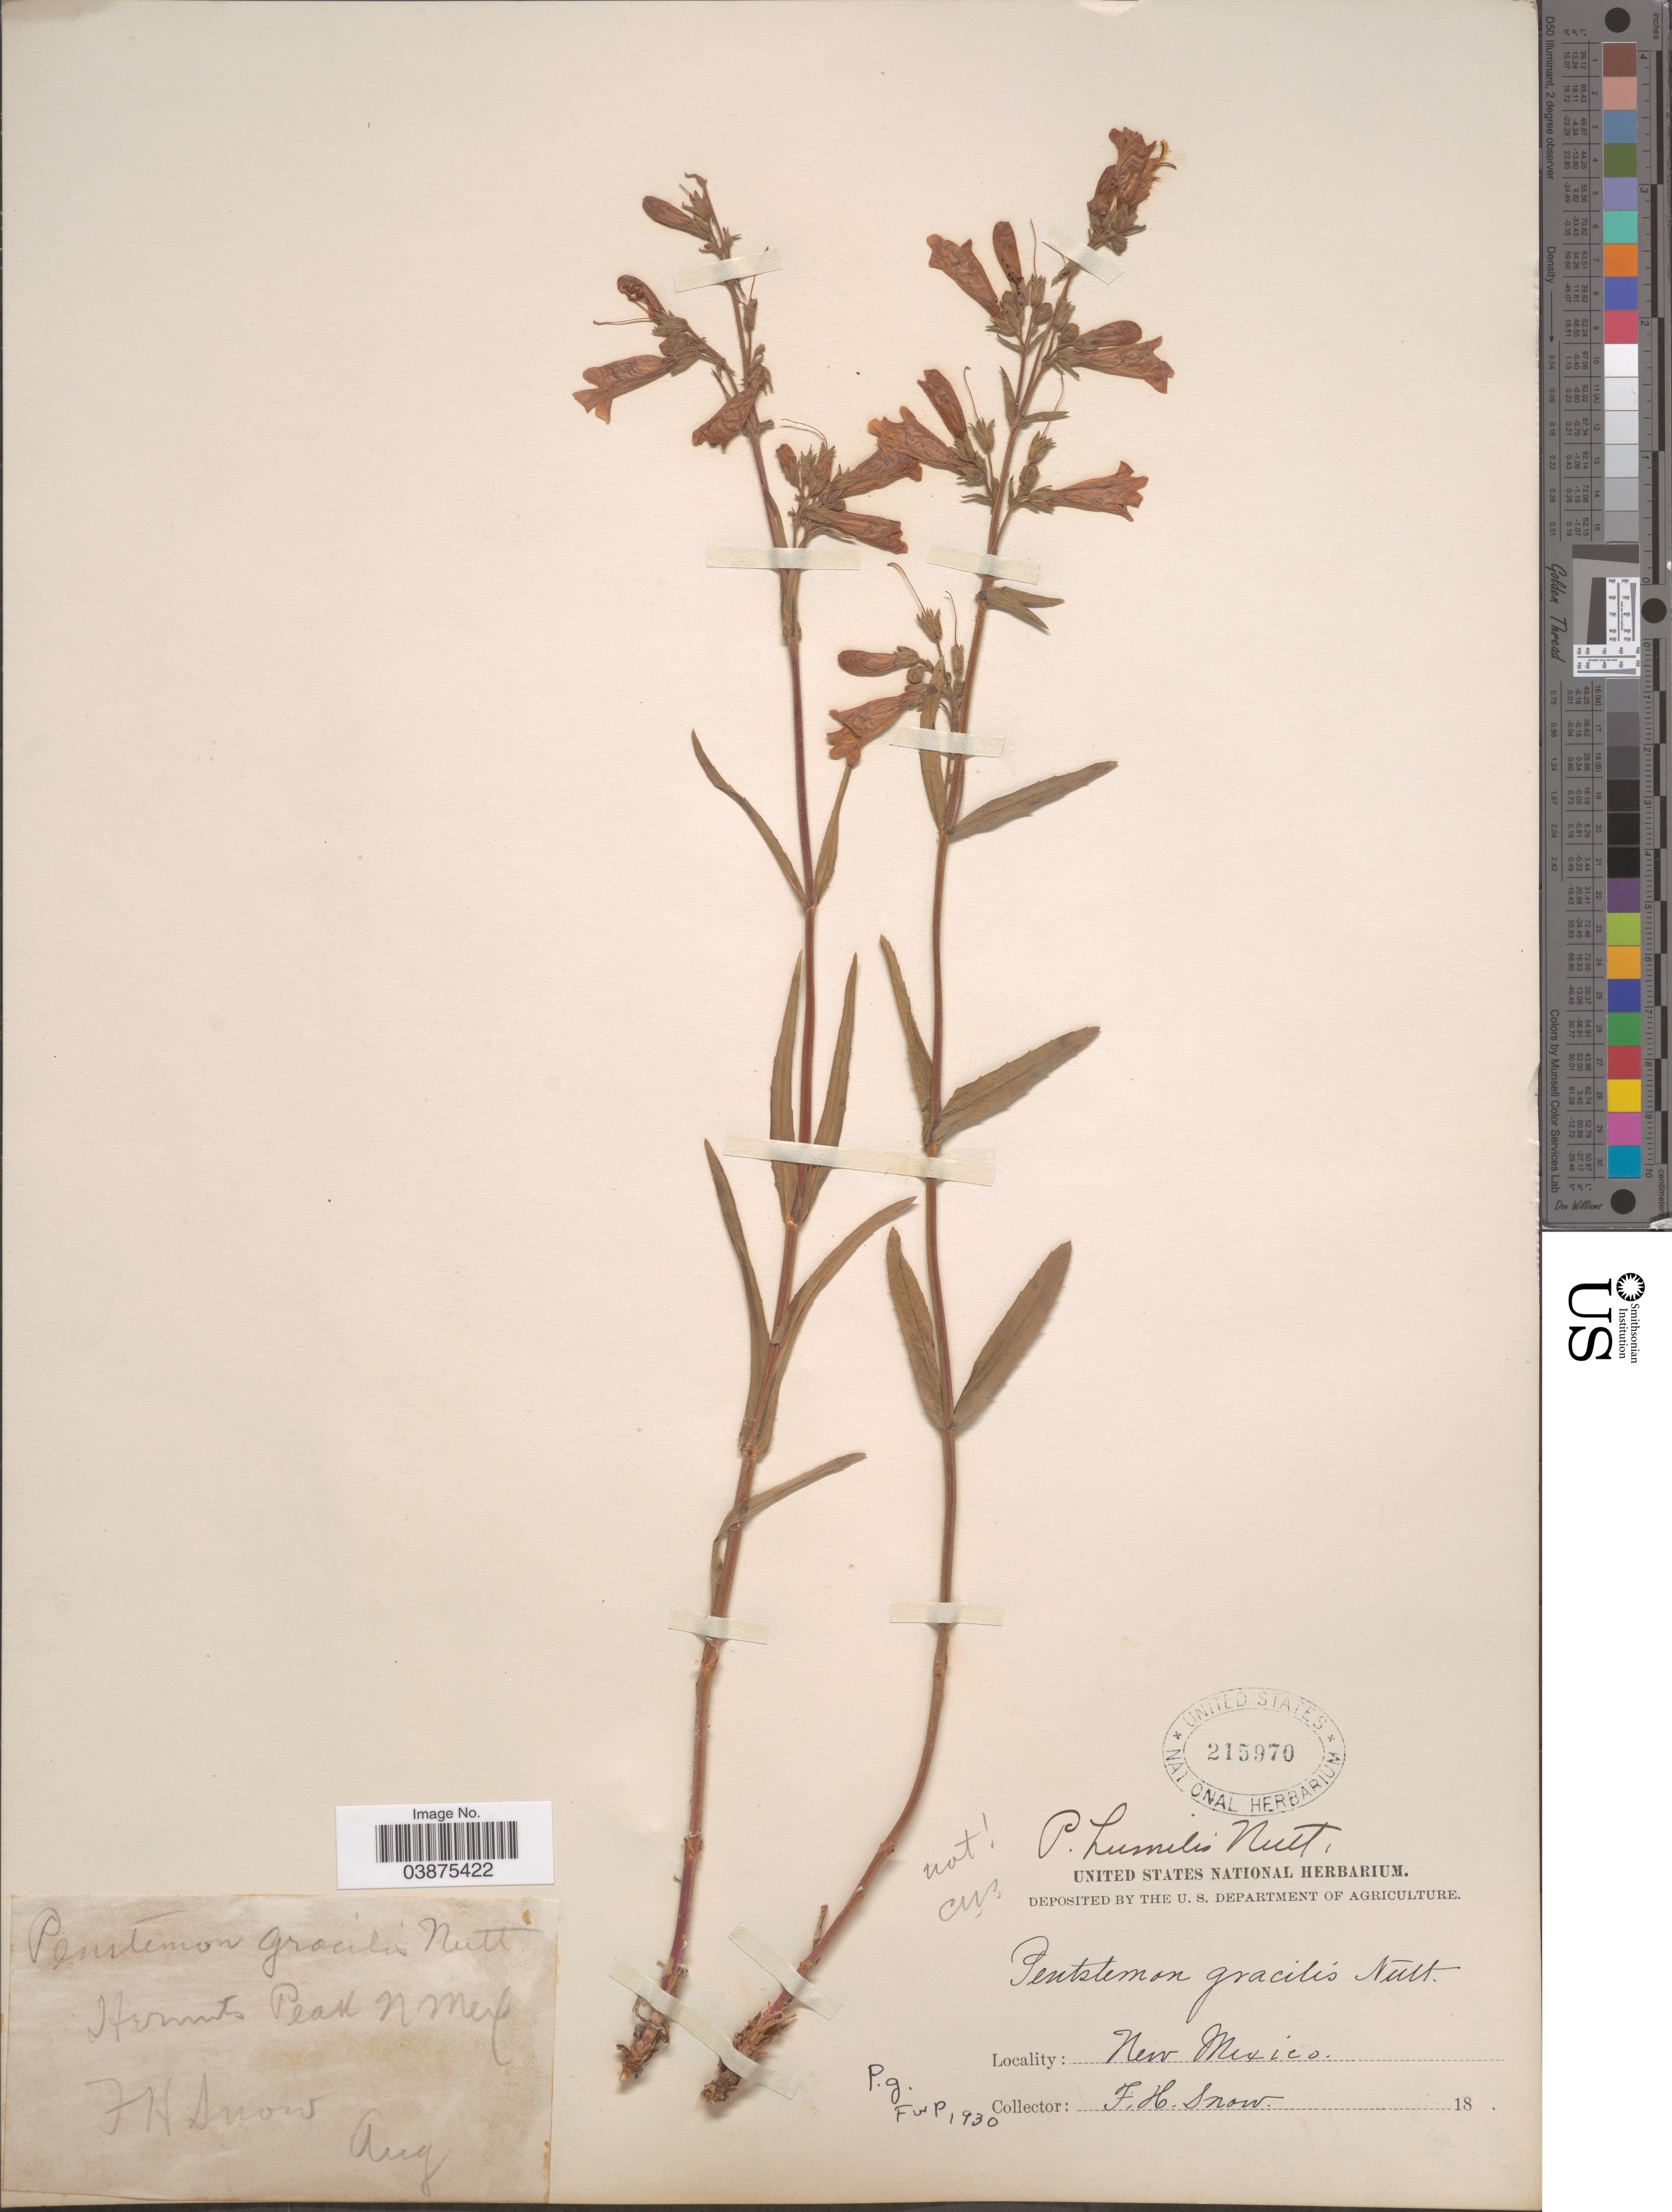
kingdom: Plantae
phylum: Tracheophyta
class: Magnoliopsida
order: Lamiales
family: Plantaginaceae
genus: Penstemon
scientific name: Penstemon gracilis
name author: Nutt.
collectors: F. H. Snow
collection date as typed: Aug 18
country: United States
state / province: New Mexico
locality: Hermits Peak.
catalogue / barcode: US 215970